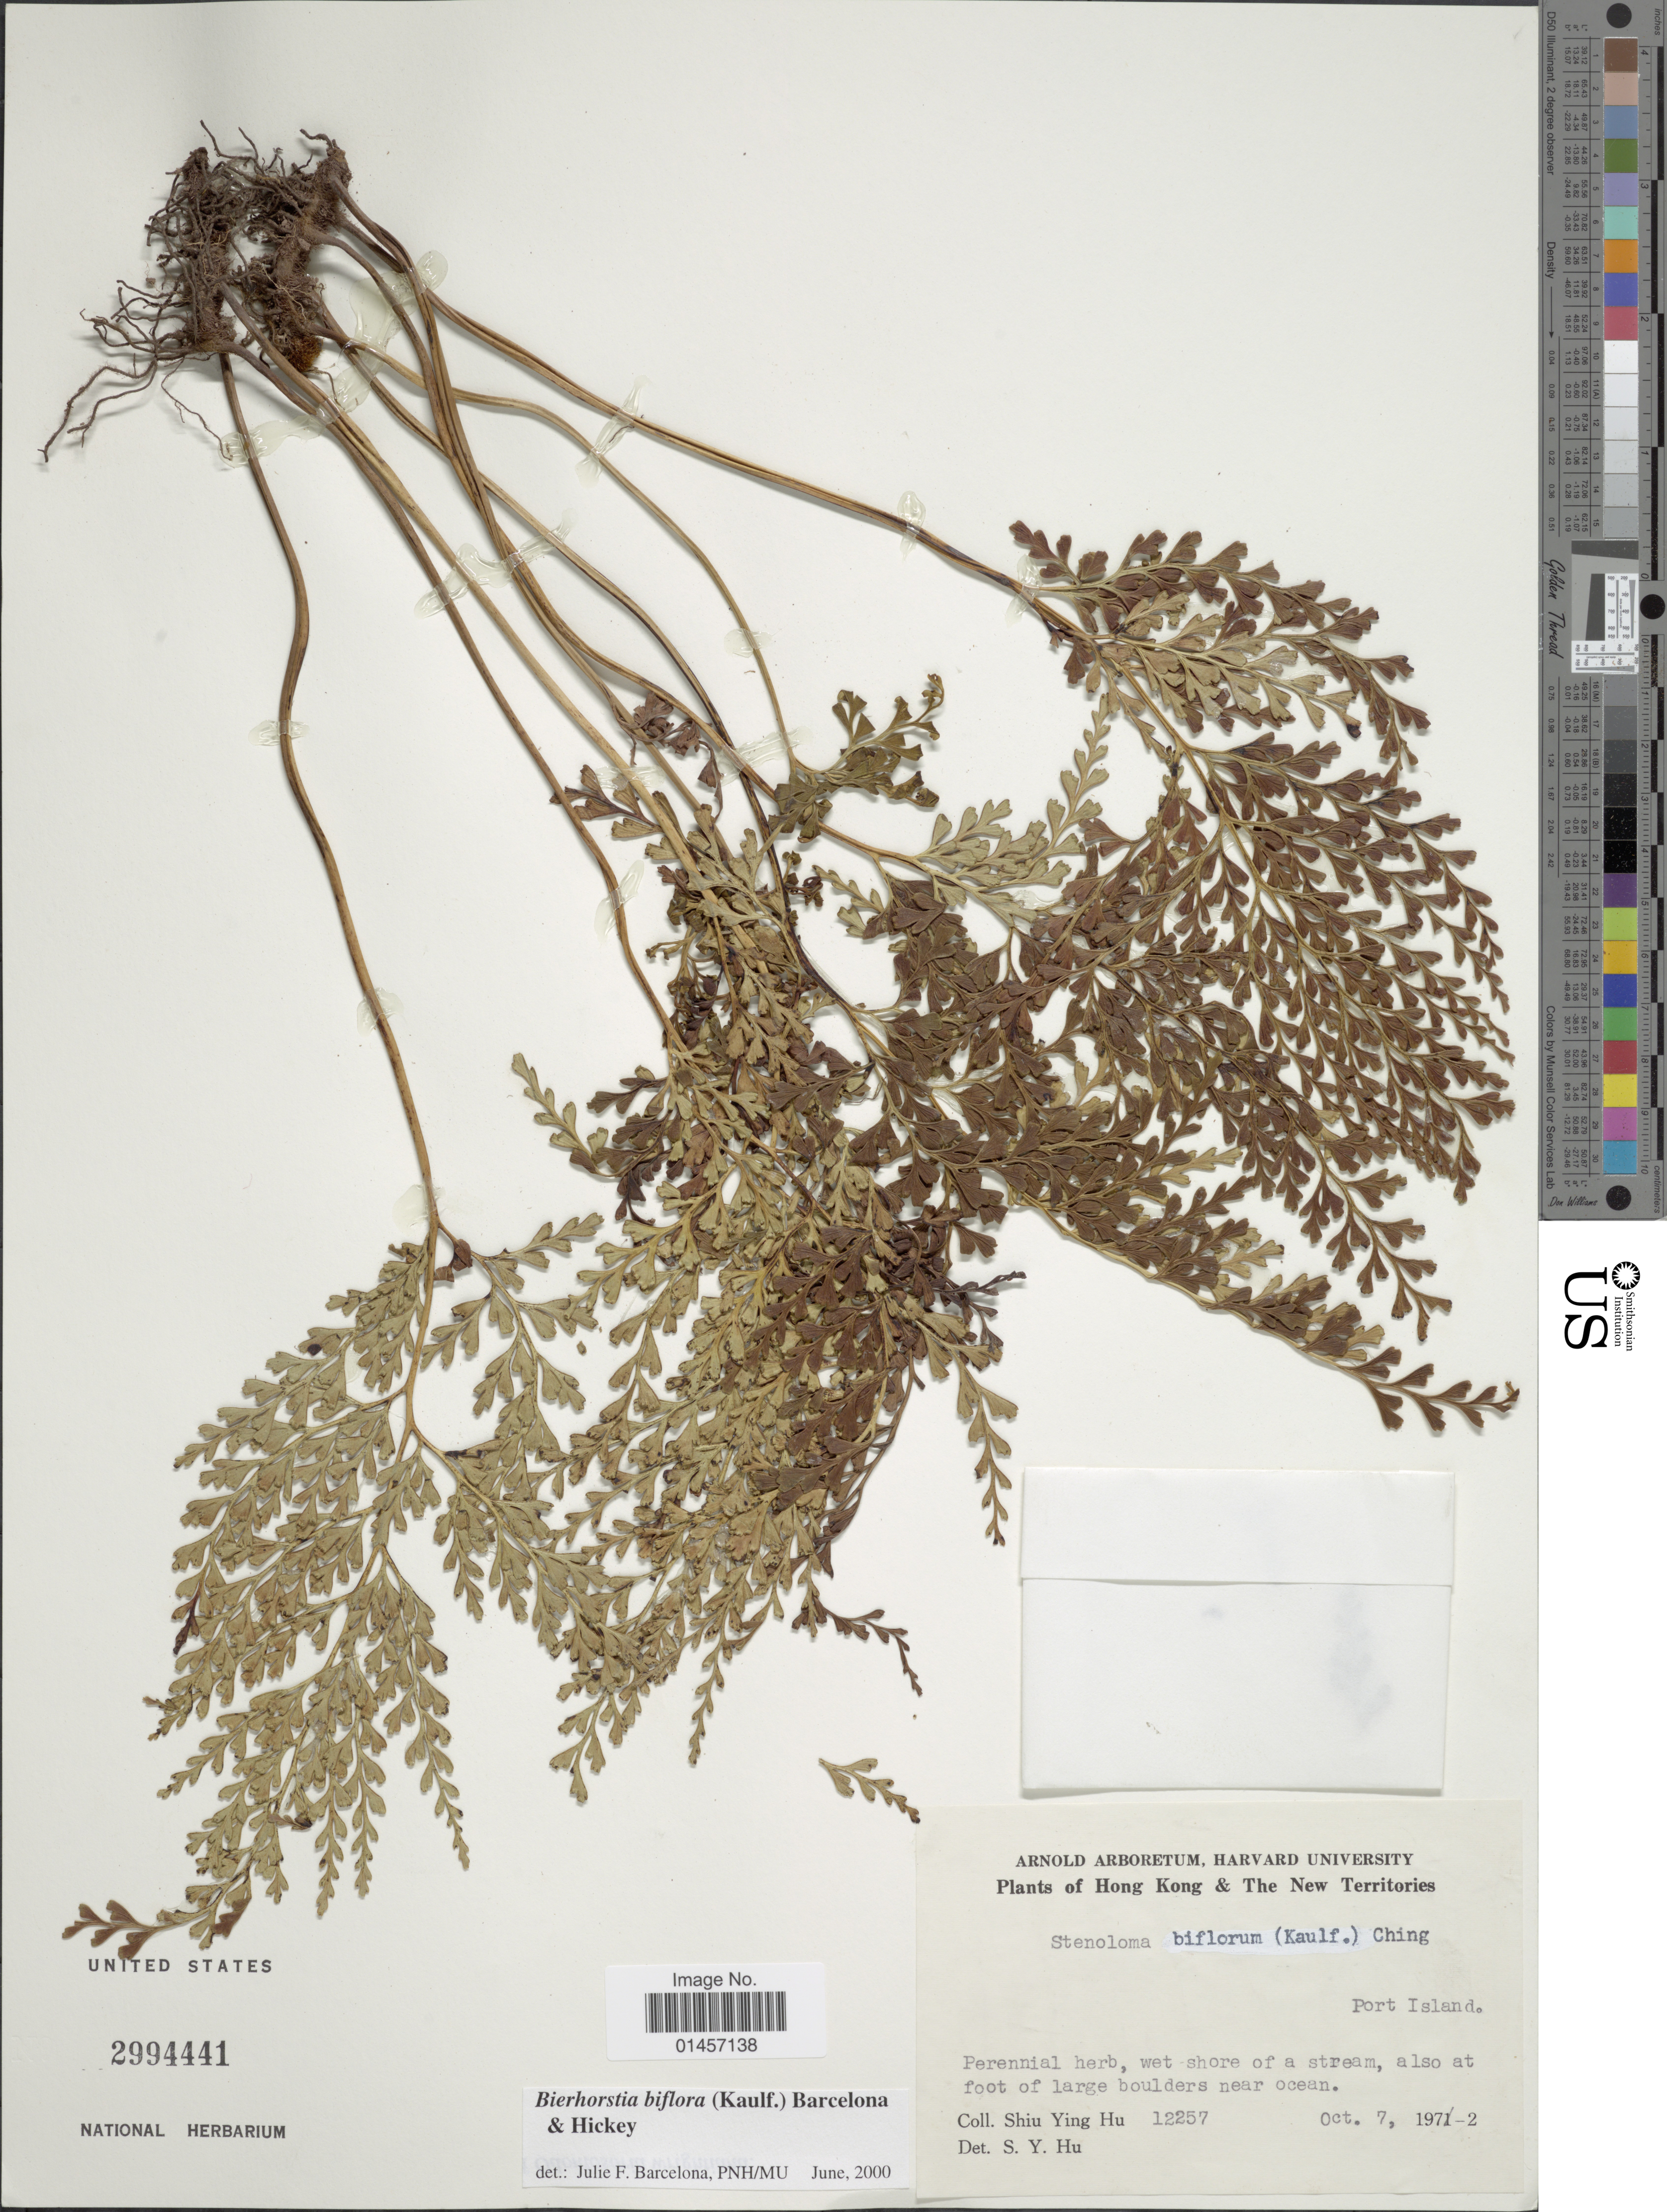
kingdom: Plantae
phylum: Tracheophyta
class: Polypodiopsida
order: Polypodiales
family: Lindsaeaceae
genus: Sphenomeris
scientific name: Sphenomeris biflora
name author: (Kaulf.) Mett.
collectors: S. Y. Hu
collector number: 12257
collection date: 1972-10-07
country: China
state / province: Hong Kong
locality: Hong Kong & The New Territories, Port Island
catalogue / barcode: US 2994441